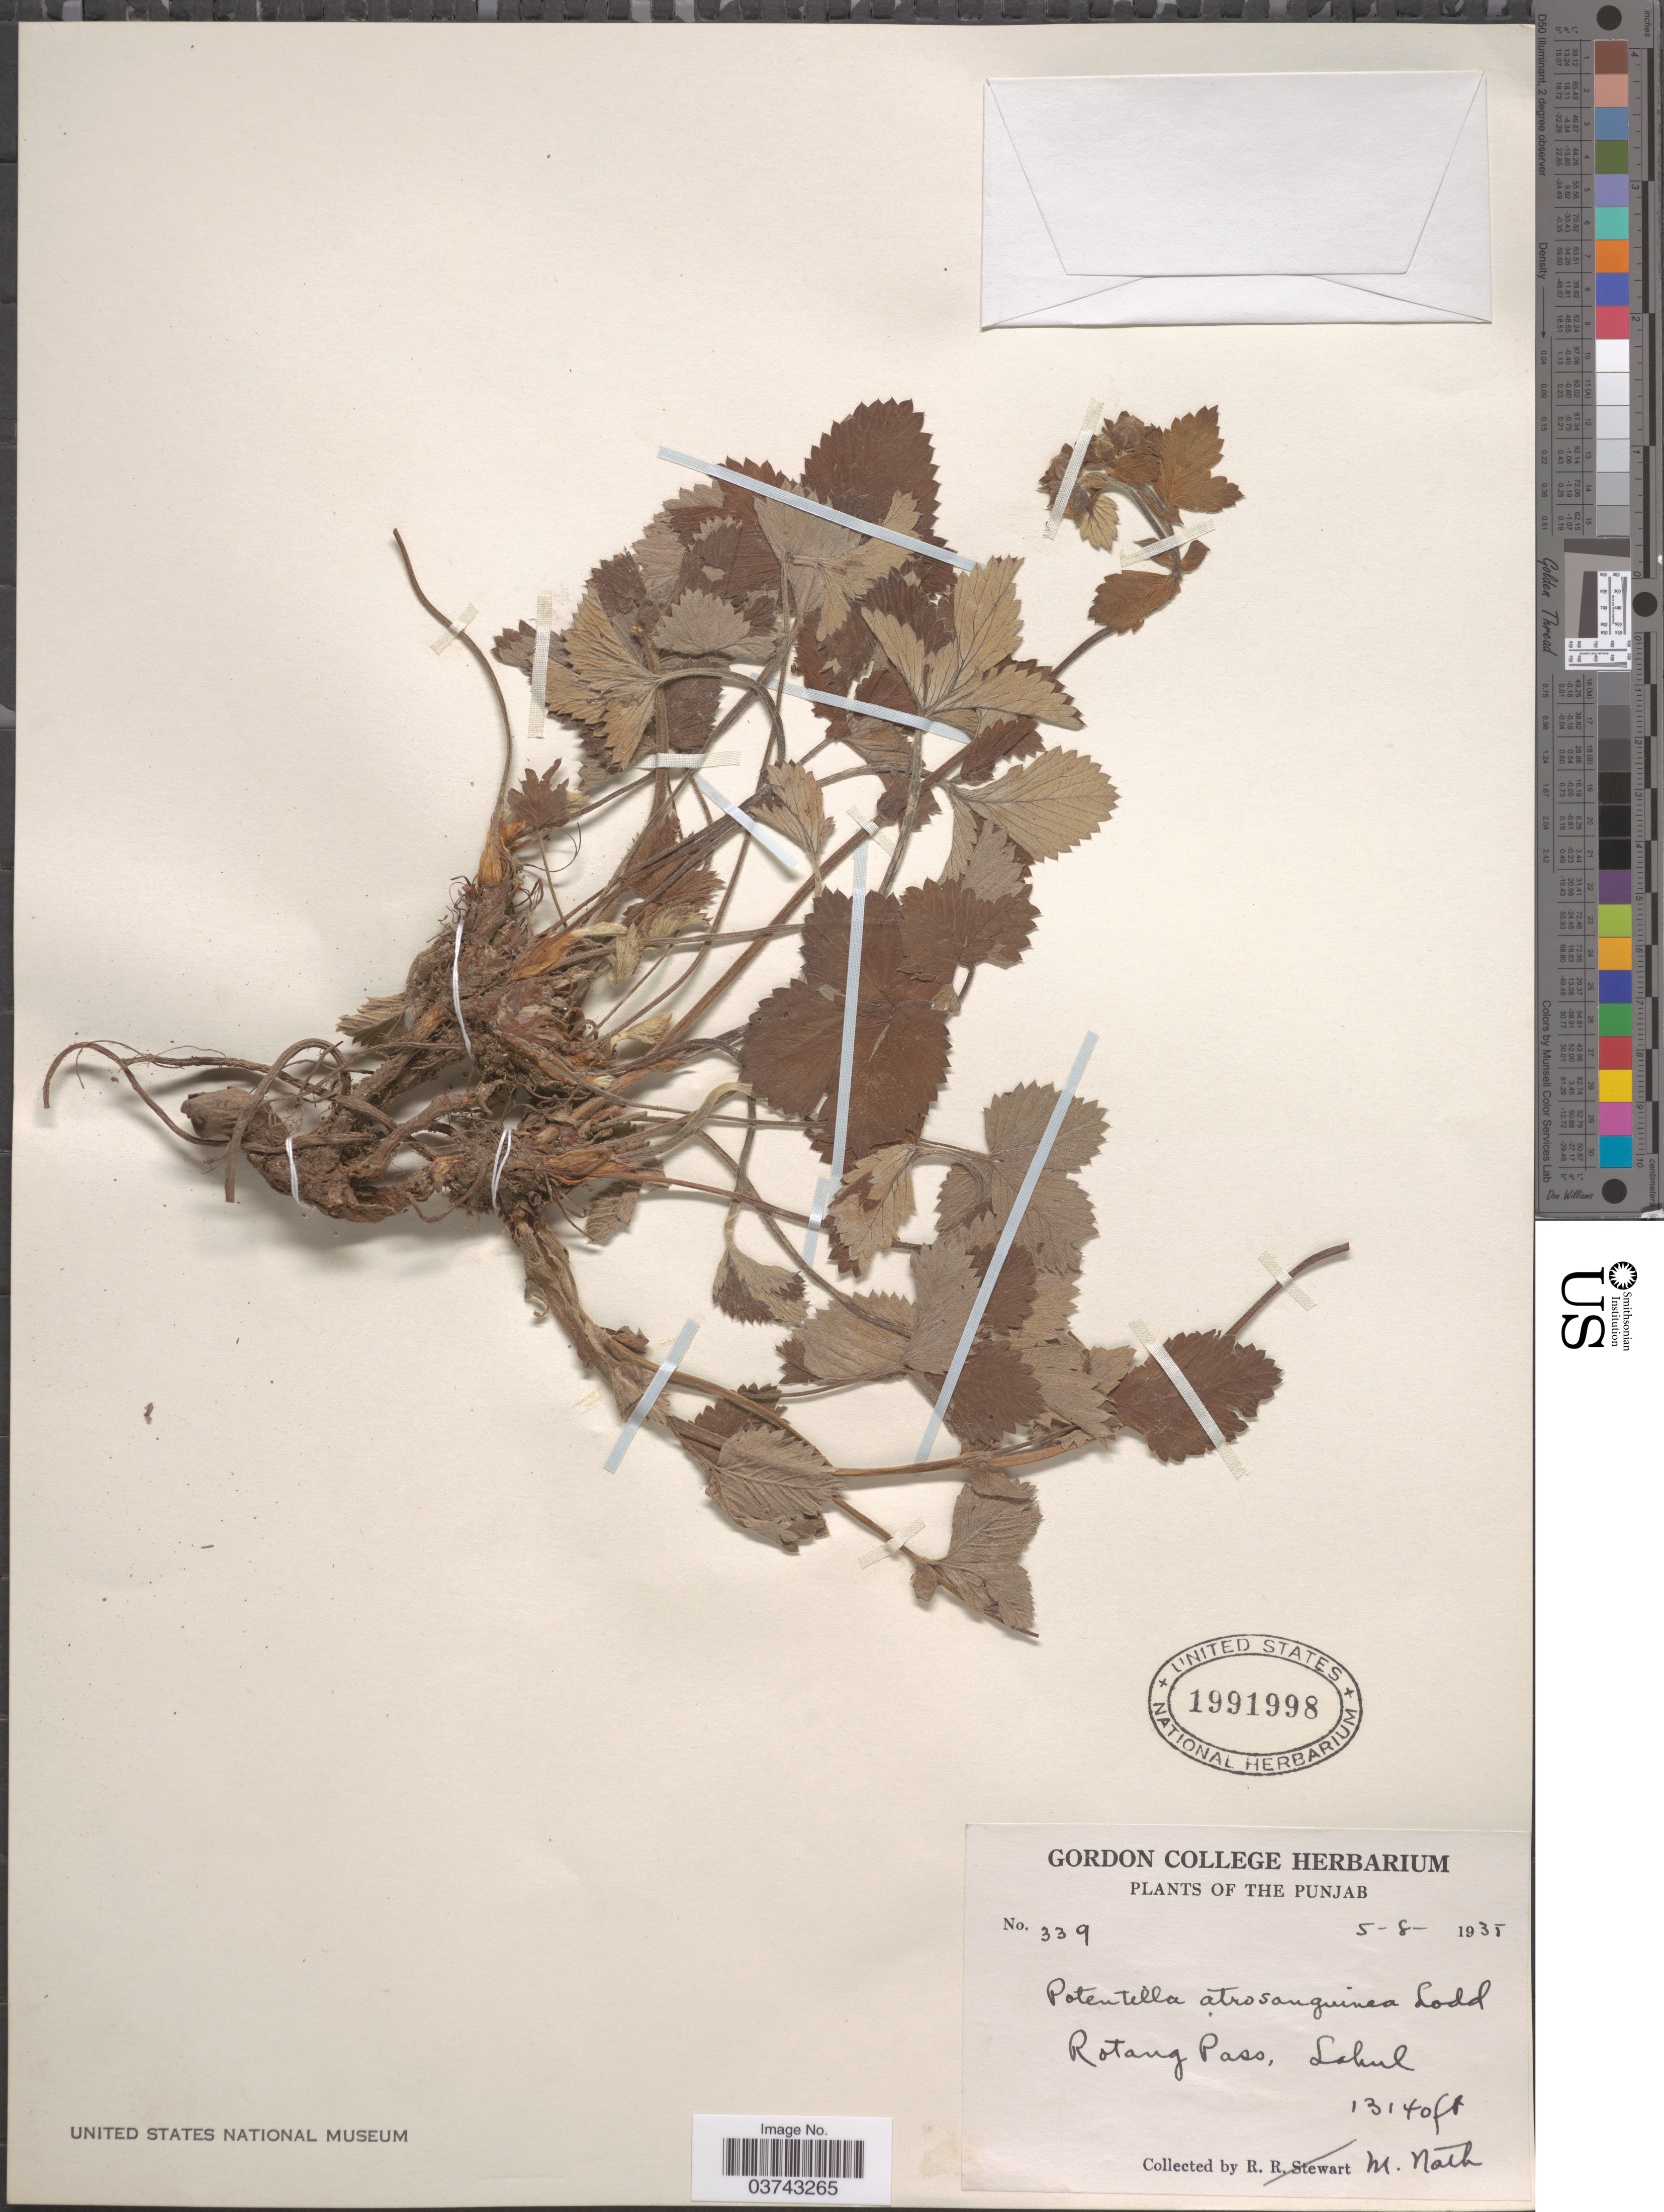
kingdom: Plantae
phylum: Tracheophyta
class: Magnoliopsida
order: Rosales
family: Rosaceae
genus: Potentilla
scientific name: Potentilla atrosanguinea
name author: G. Lodd. ex D. Don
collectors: M. Nath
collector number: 339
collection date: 1935-08-05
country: India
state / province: Punjab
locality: Rotang Pass, Lahul.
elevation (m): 4005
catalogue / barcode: US 1991998